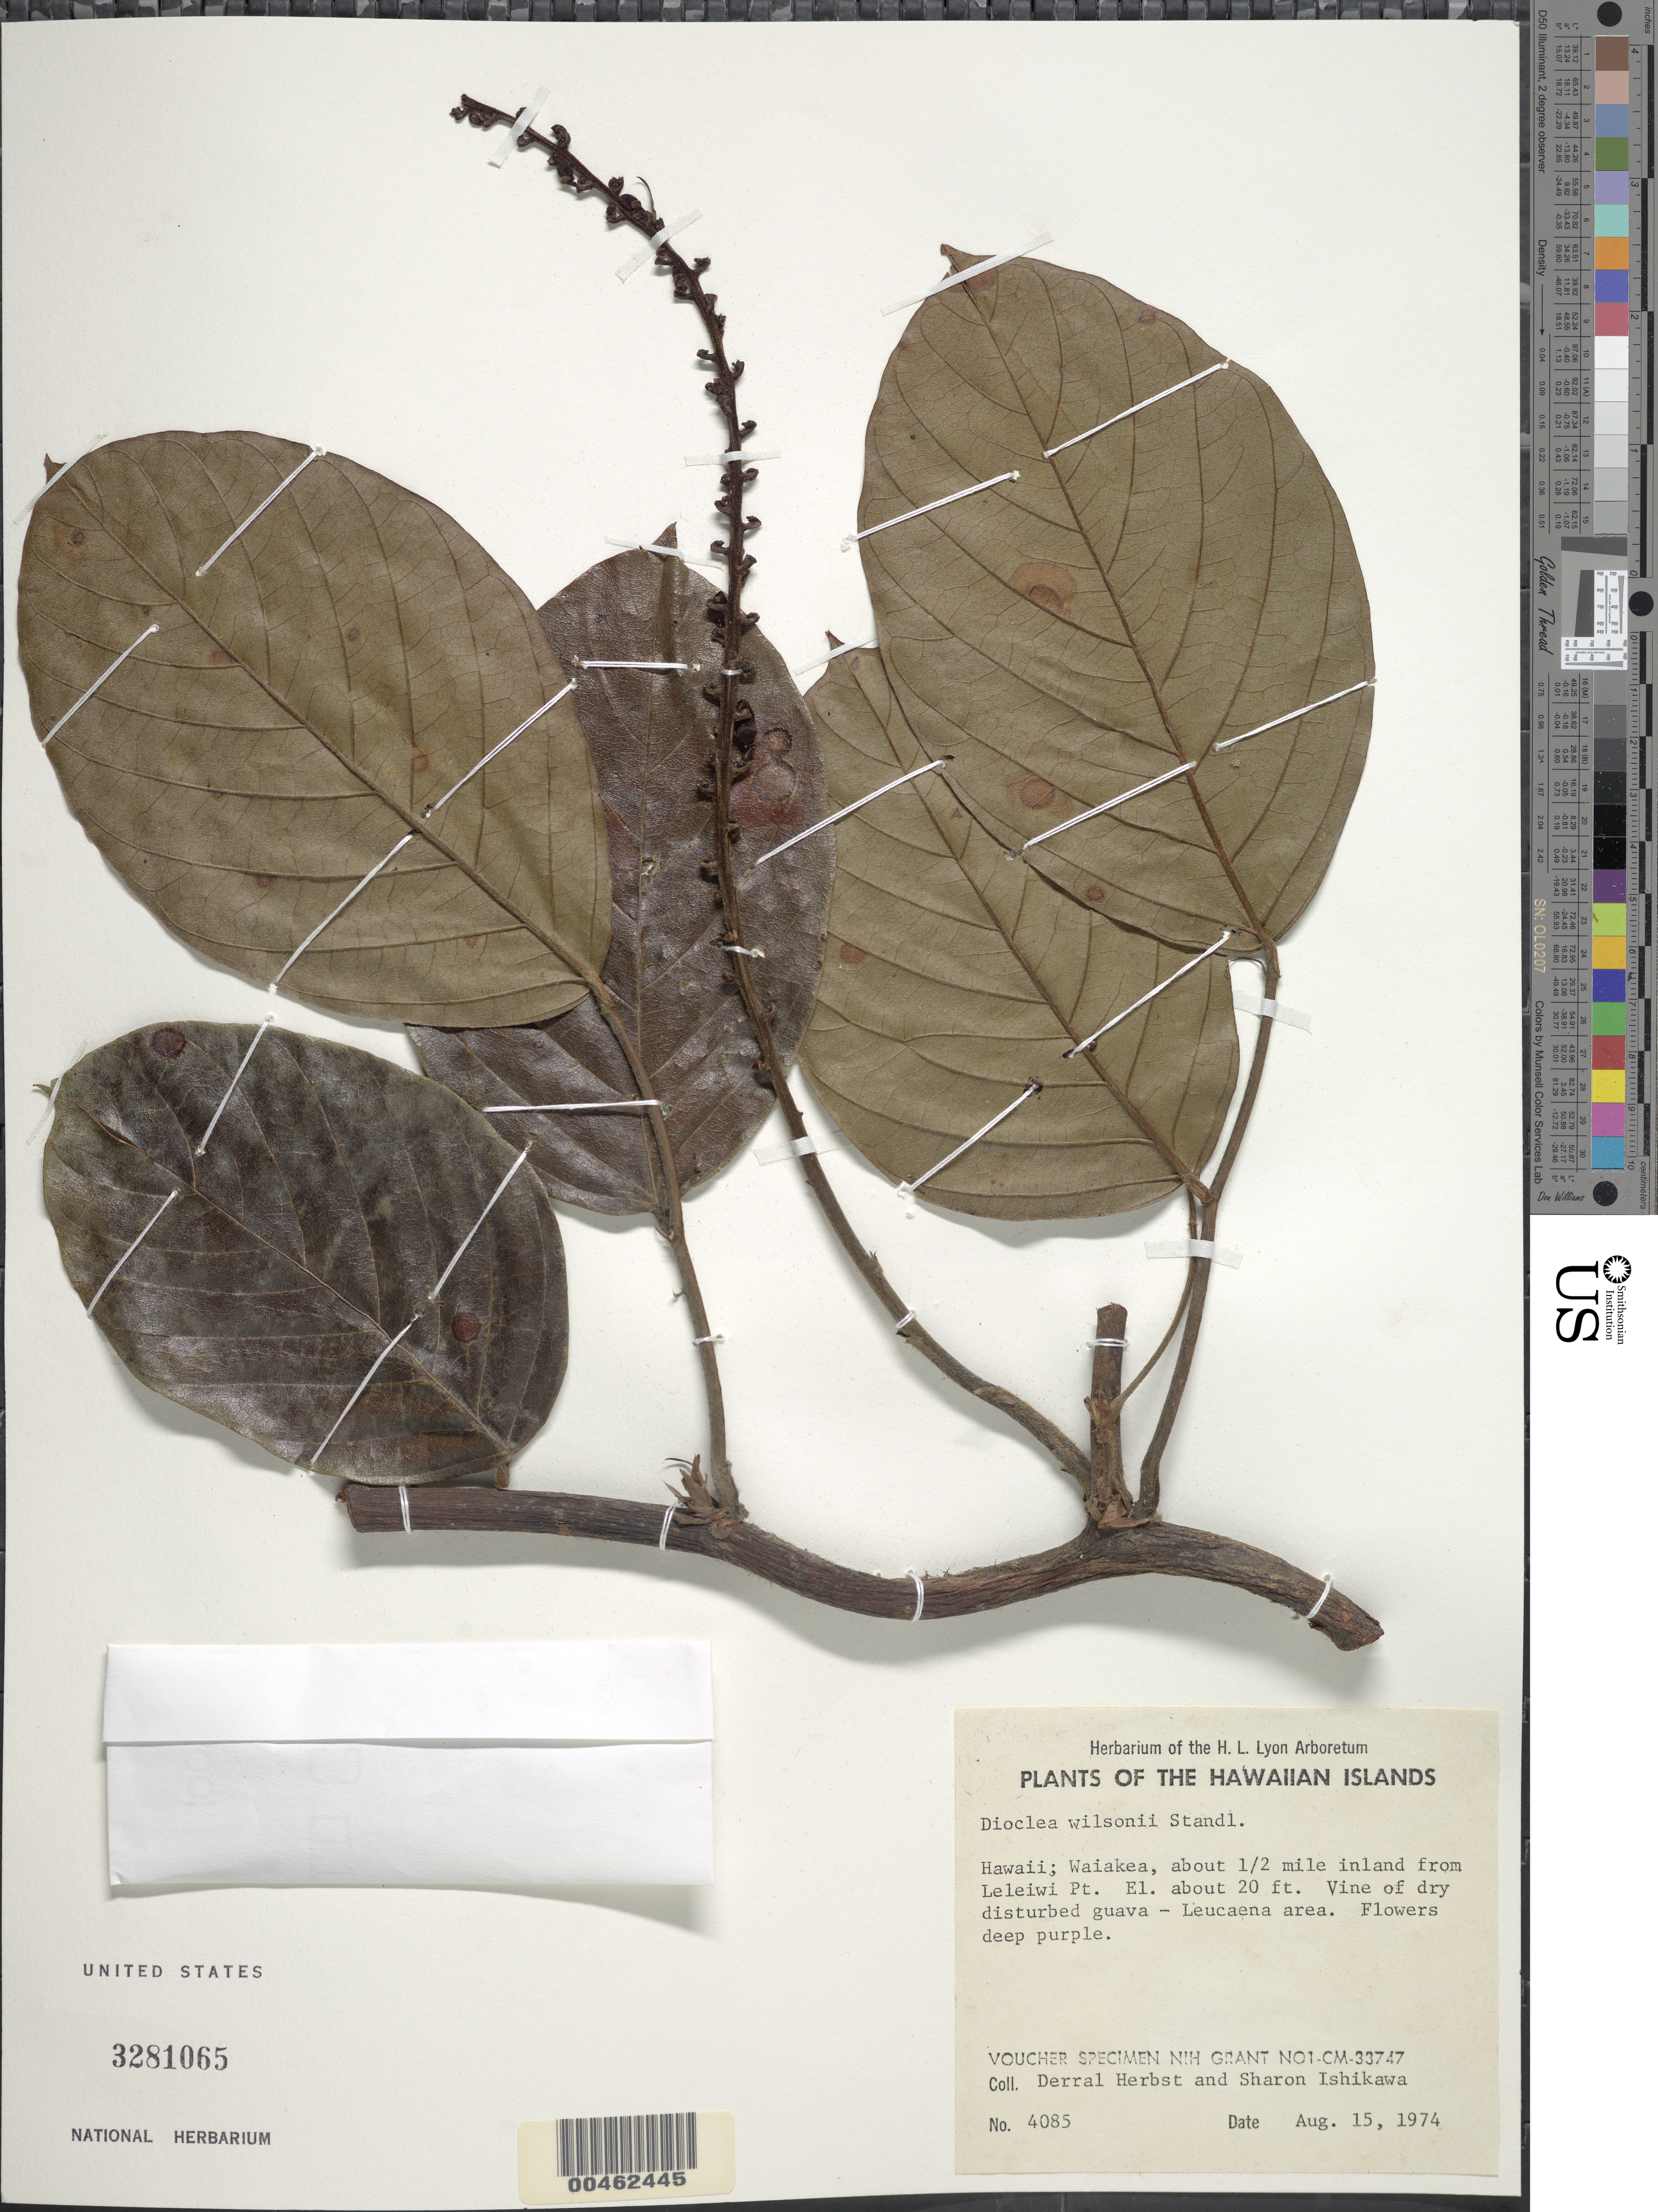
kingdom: Plantae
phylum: Tracheophyta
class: Magnoliopsida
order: Fabales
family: Fabaceae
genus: Macropsychanthus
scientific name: Macropsychanthus wilsonii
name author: (Standl.) L.P. Queiroz & Snak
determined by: Wagner, W. L., (BOT), Smithsonian Institution - National Museum of Natural History (UNITED STATES)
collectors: D. R. Herbst & S. Ishikawa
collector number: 4085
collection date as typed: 15 Aug 1974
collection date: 1974-08-15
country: United States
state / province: Hawaii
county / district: Hawaii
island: Hawaii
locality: Waiakea, about 0.5 mi inland from Leleiwi Pt.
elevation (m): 6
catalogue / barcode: US 3281065